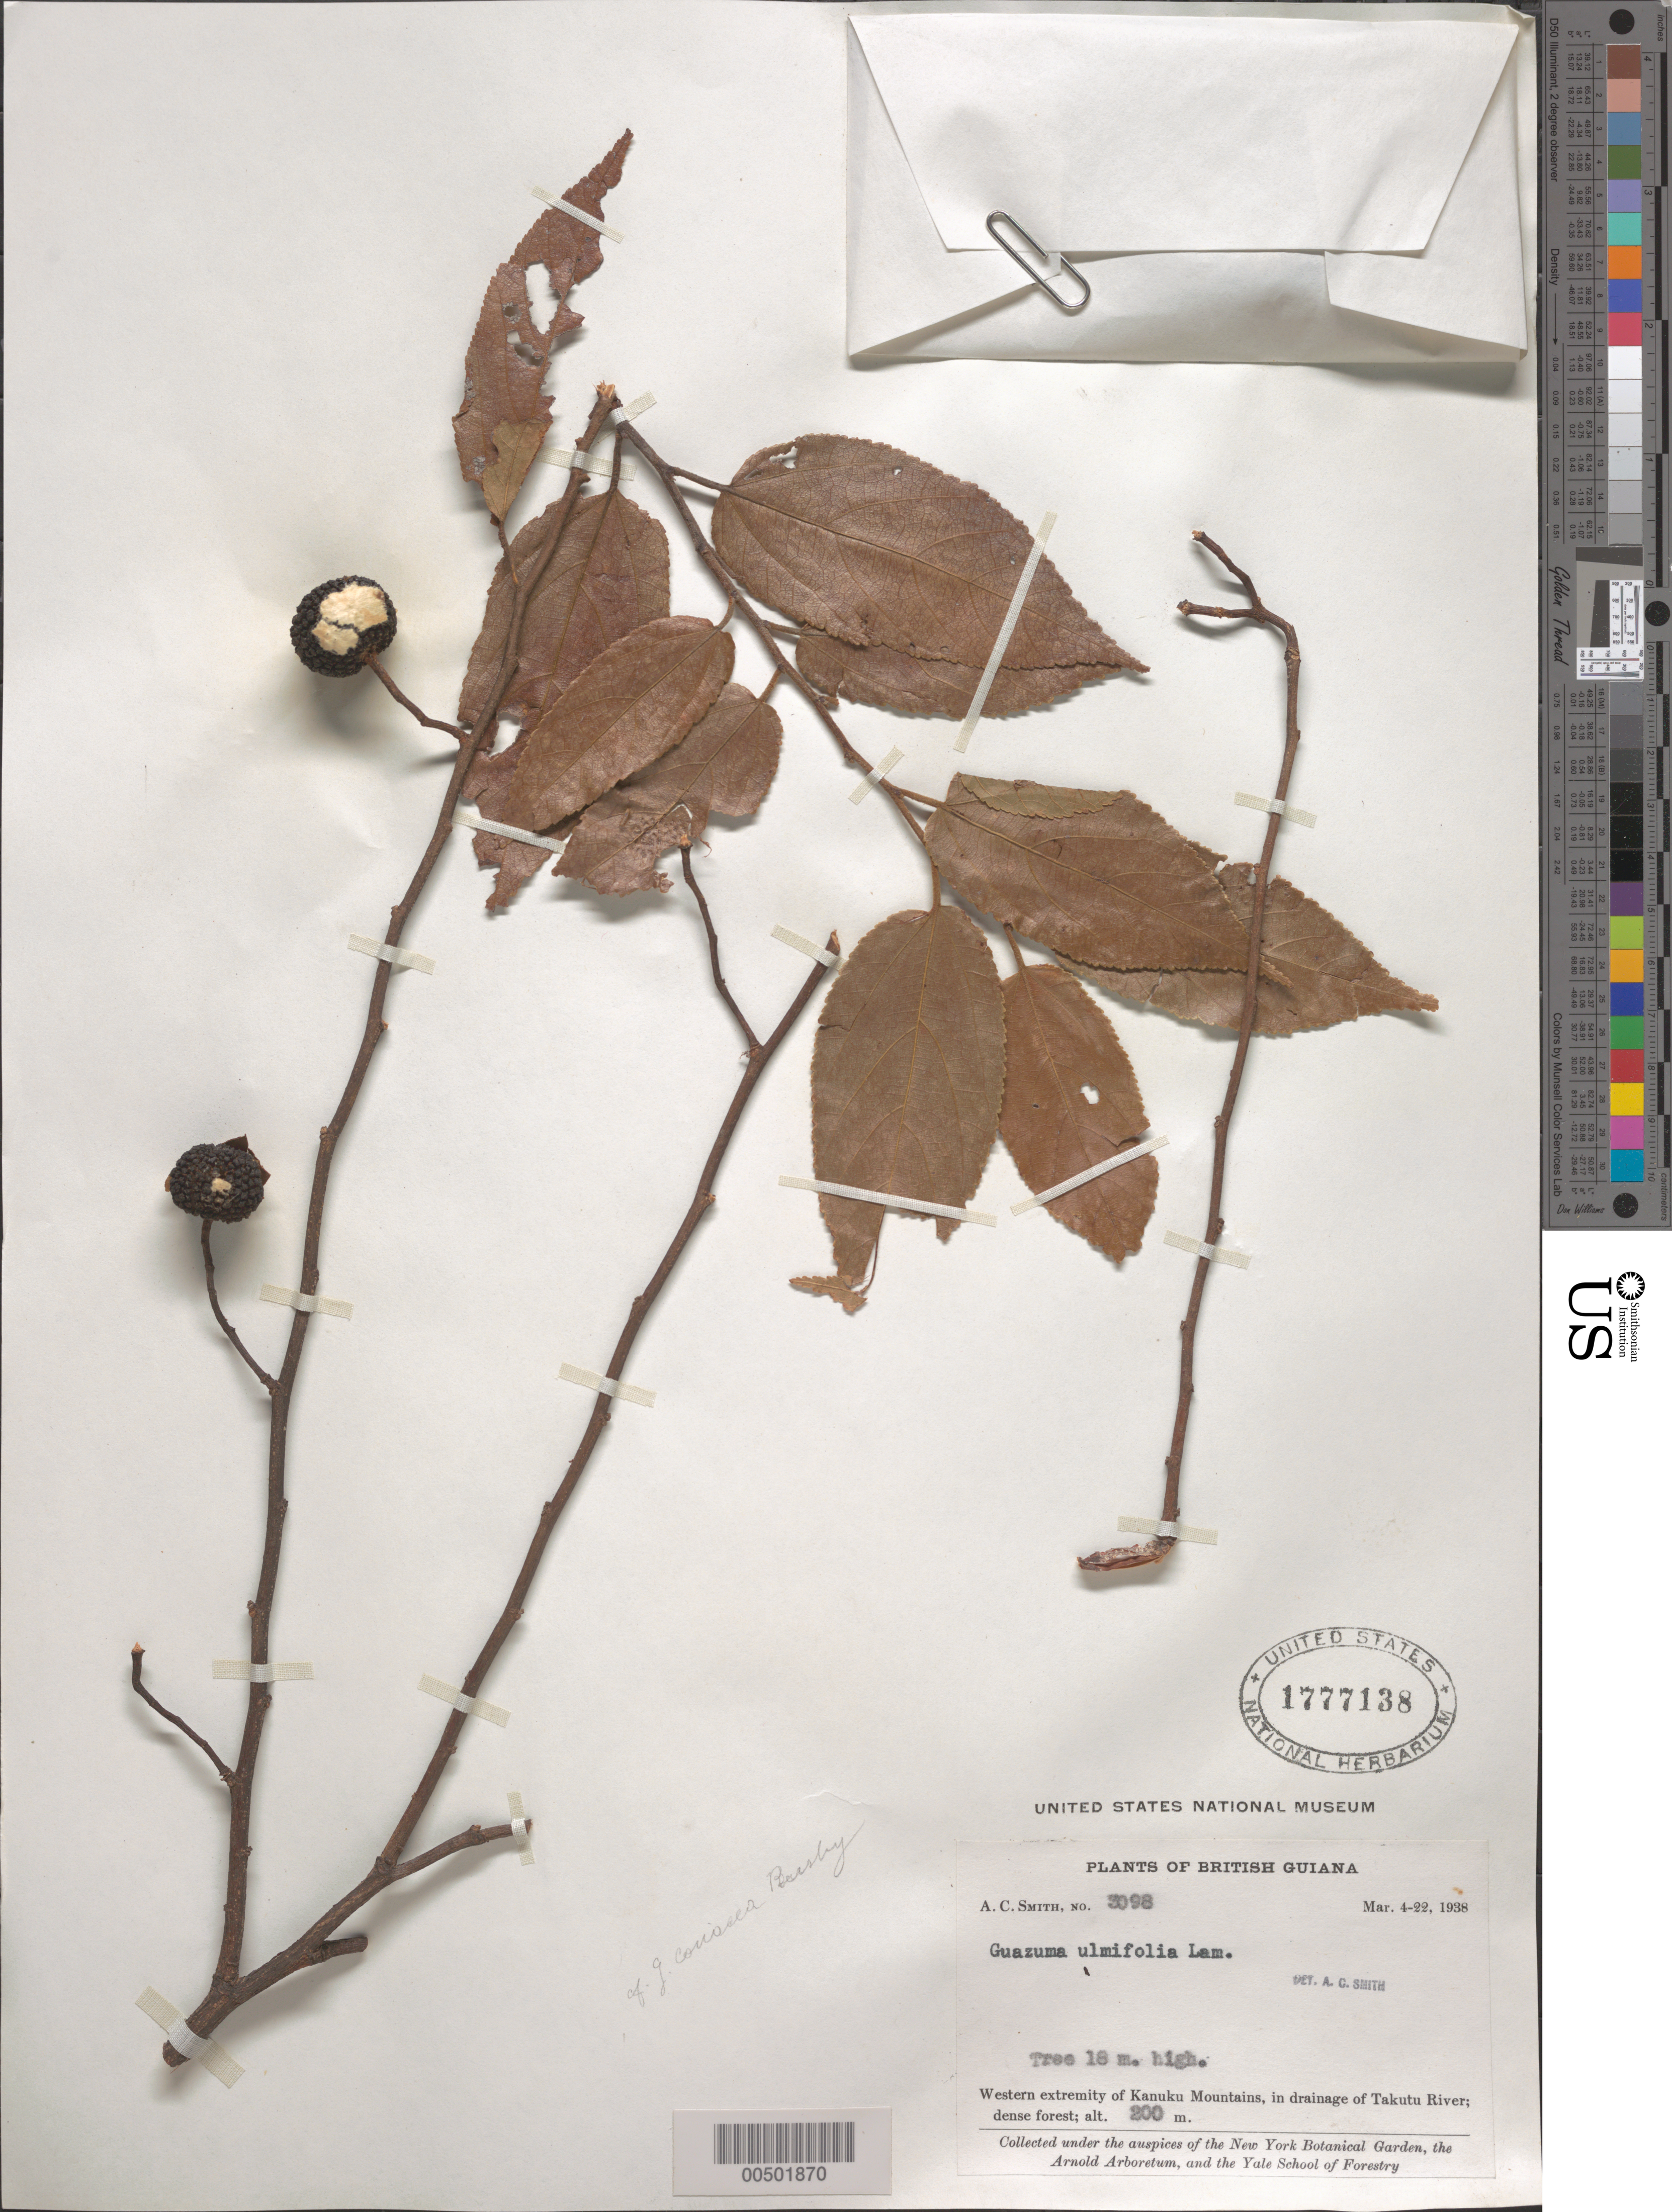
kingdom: Plantae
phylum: Tracheophyta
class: Magnoliopsida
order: Malvales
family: Malvaceae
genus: Guazuma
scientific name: Guazuma ulmifolia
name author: Lam.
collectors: A. C. Smith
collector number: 3098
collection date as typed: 04 Mar 1938 to 22 Mar 1938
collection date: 1938-03-04/1938-03-22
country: Guyana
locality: W extremety of Kanuku Mtns., in drainage of Takutu River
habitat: dense forest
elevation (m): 200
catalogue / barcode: US 1777138